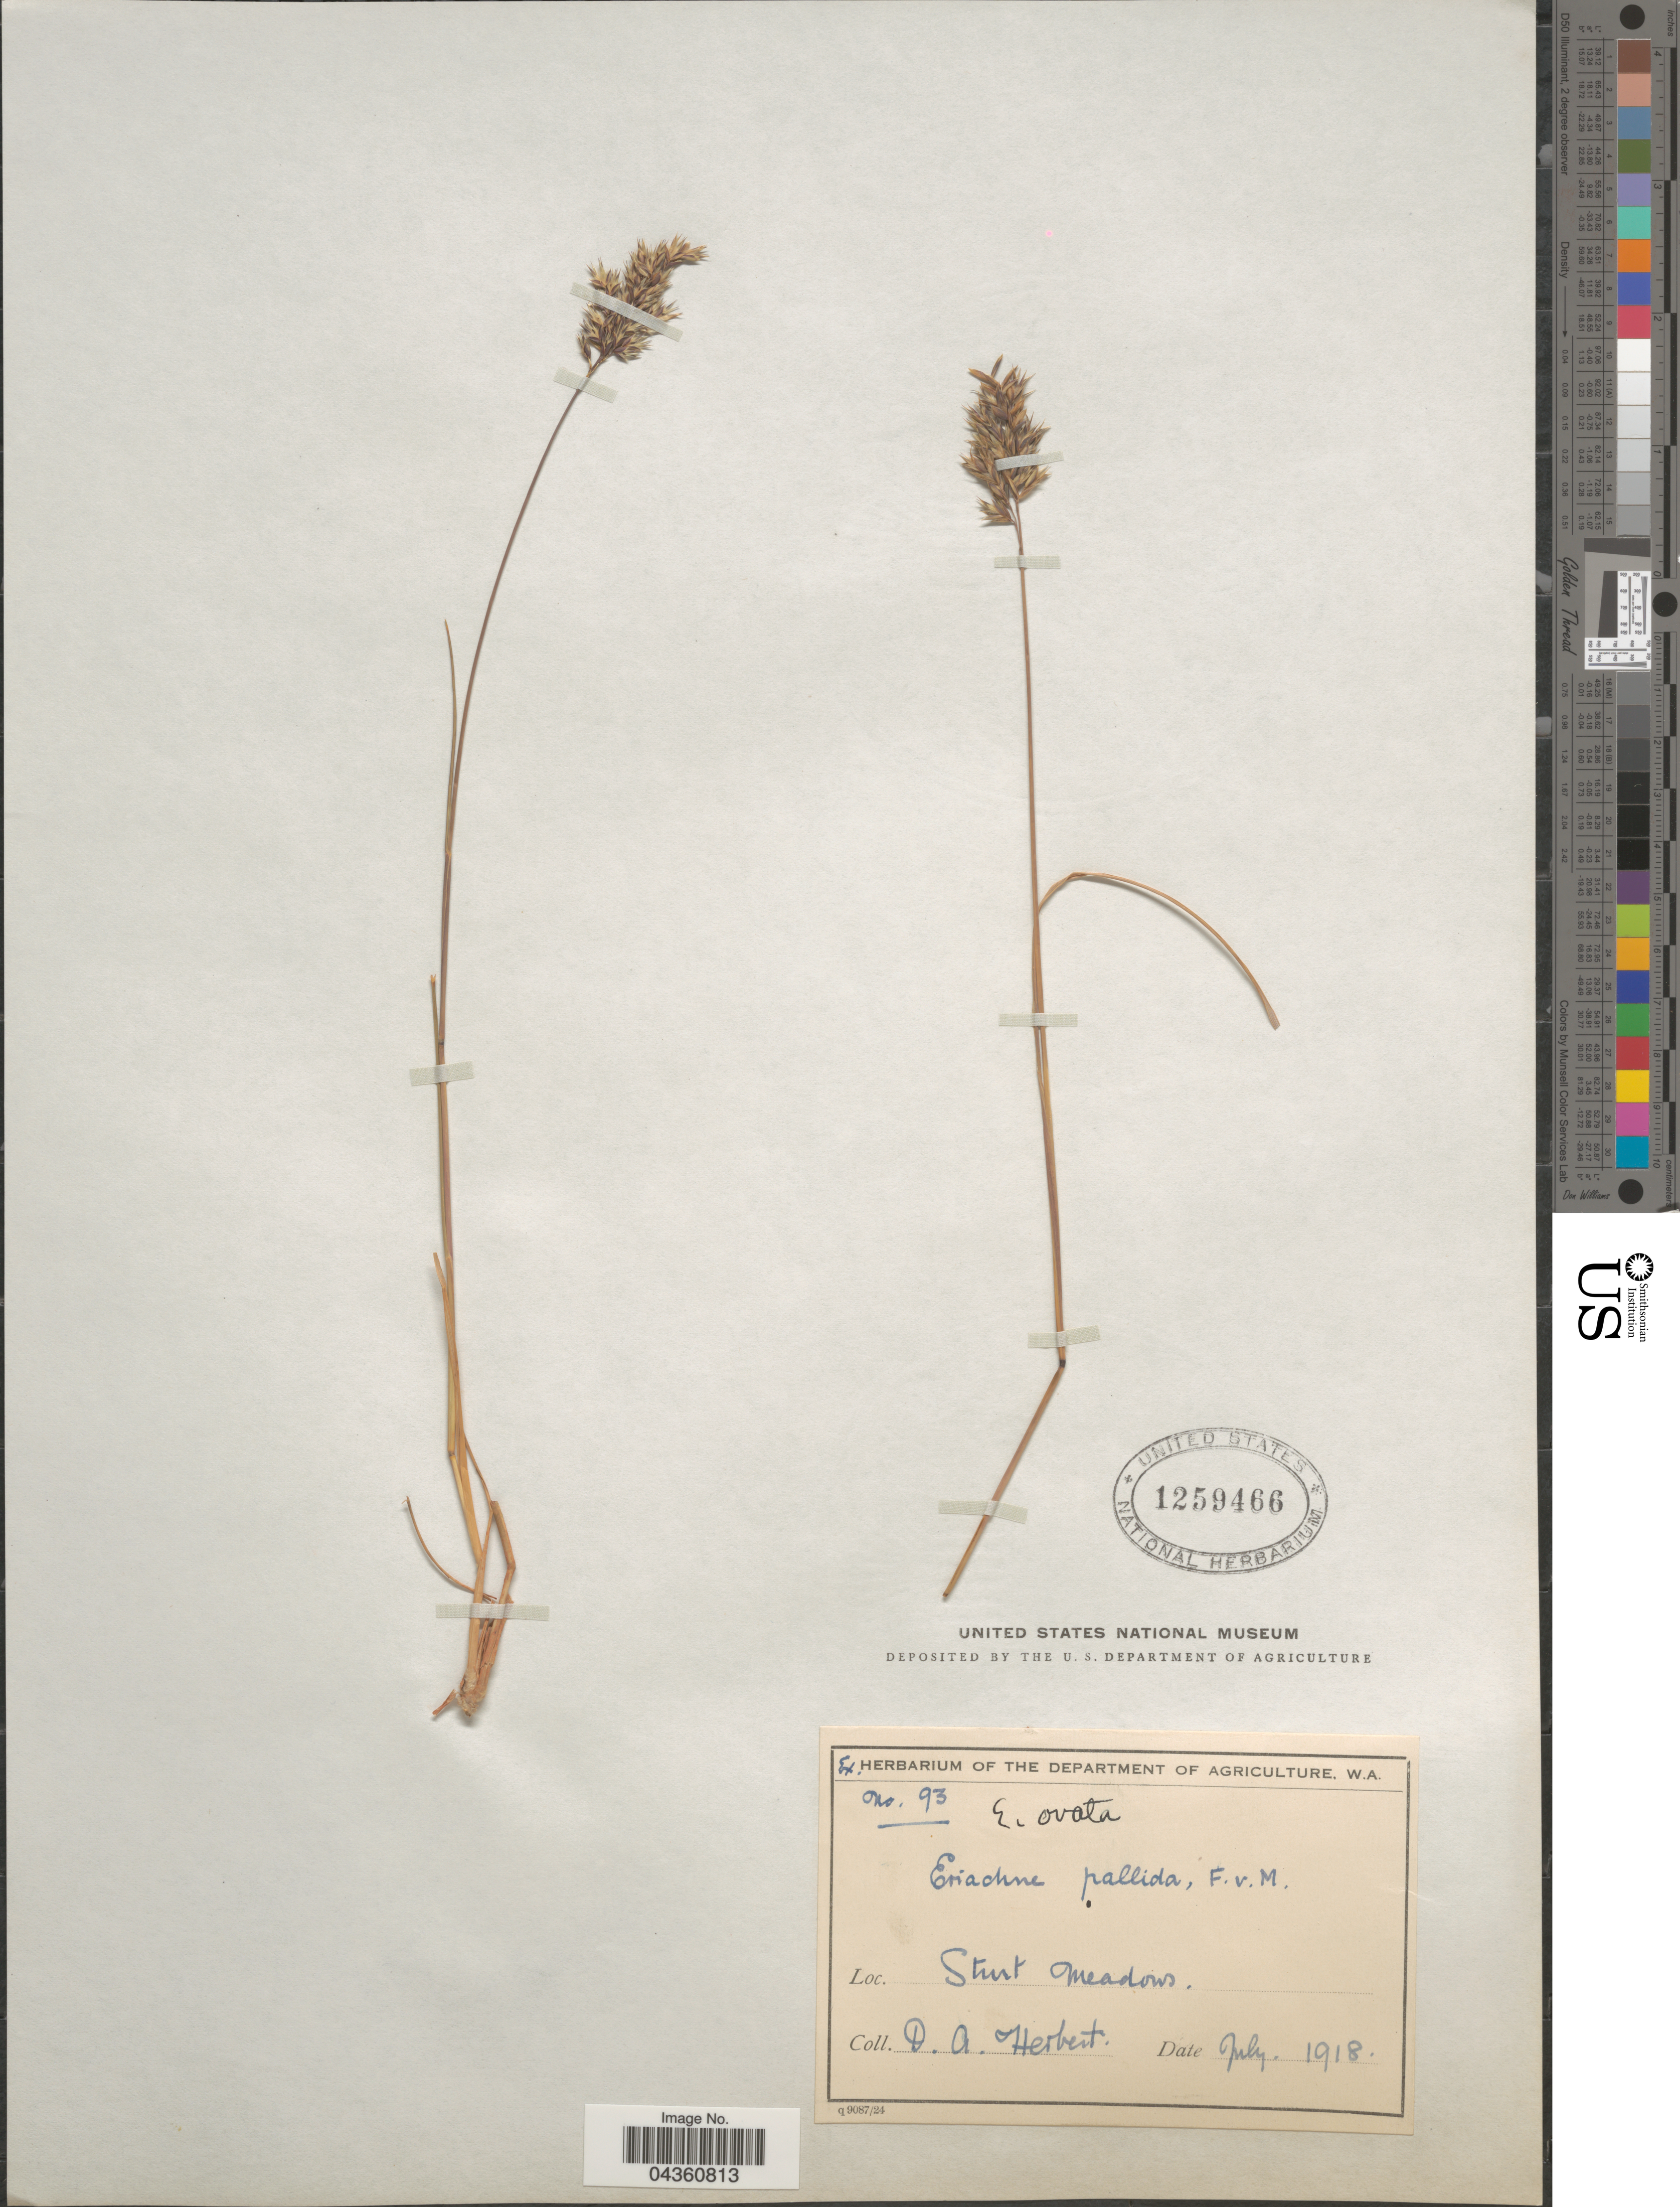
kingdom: Plantae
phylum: Tracheophyta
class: Liliopsida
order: Poales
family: Poaceae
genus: Eriachne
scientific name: Eriachne ovata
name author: Nees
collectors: D. Herbert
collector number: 93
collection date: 1918-07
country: Australia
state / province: Western Australia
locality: Sturt meadows.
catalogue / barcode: US 1259466